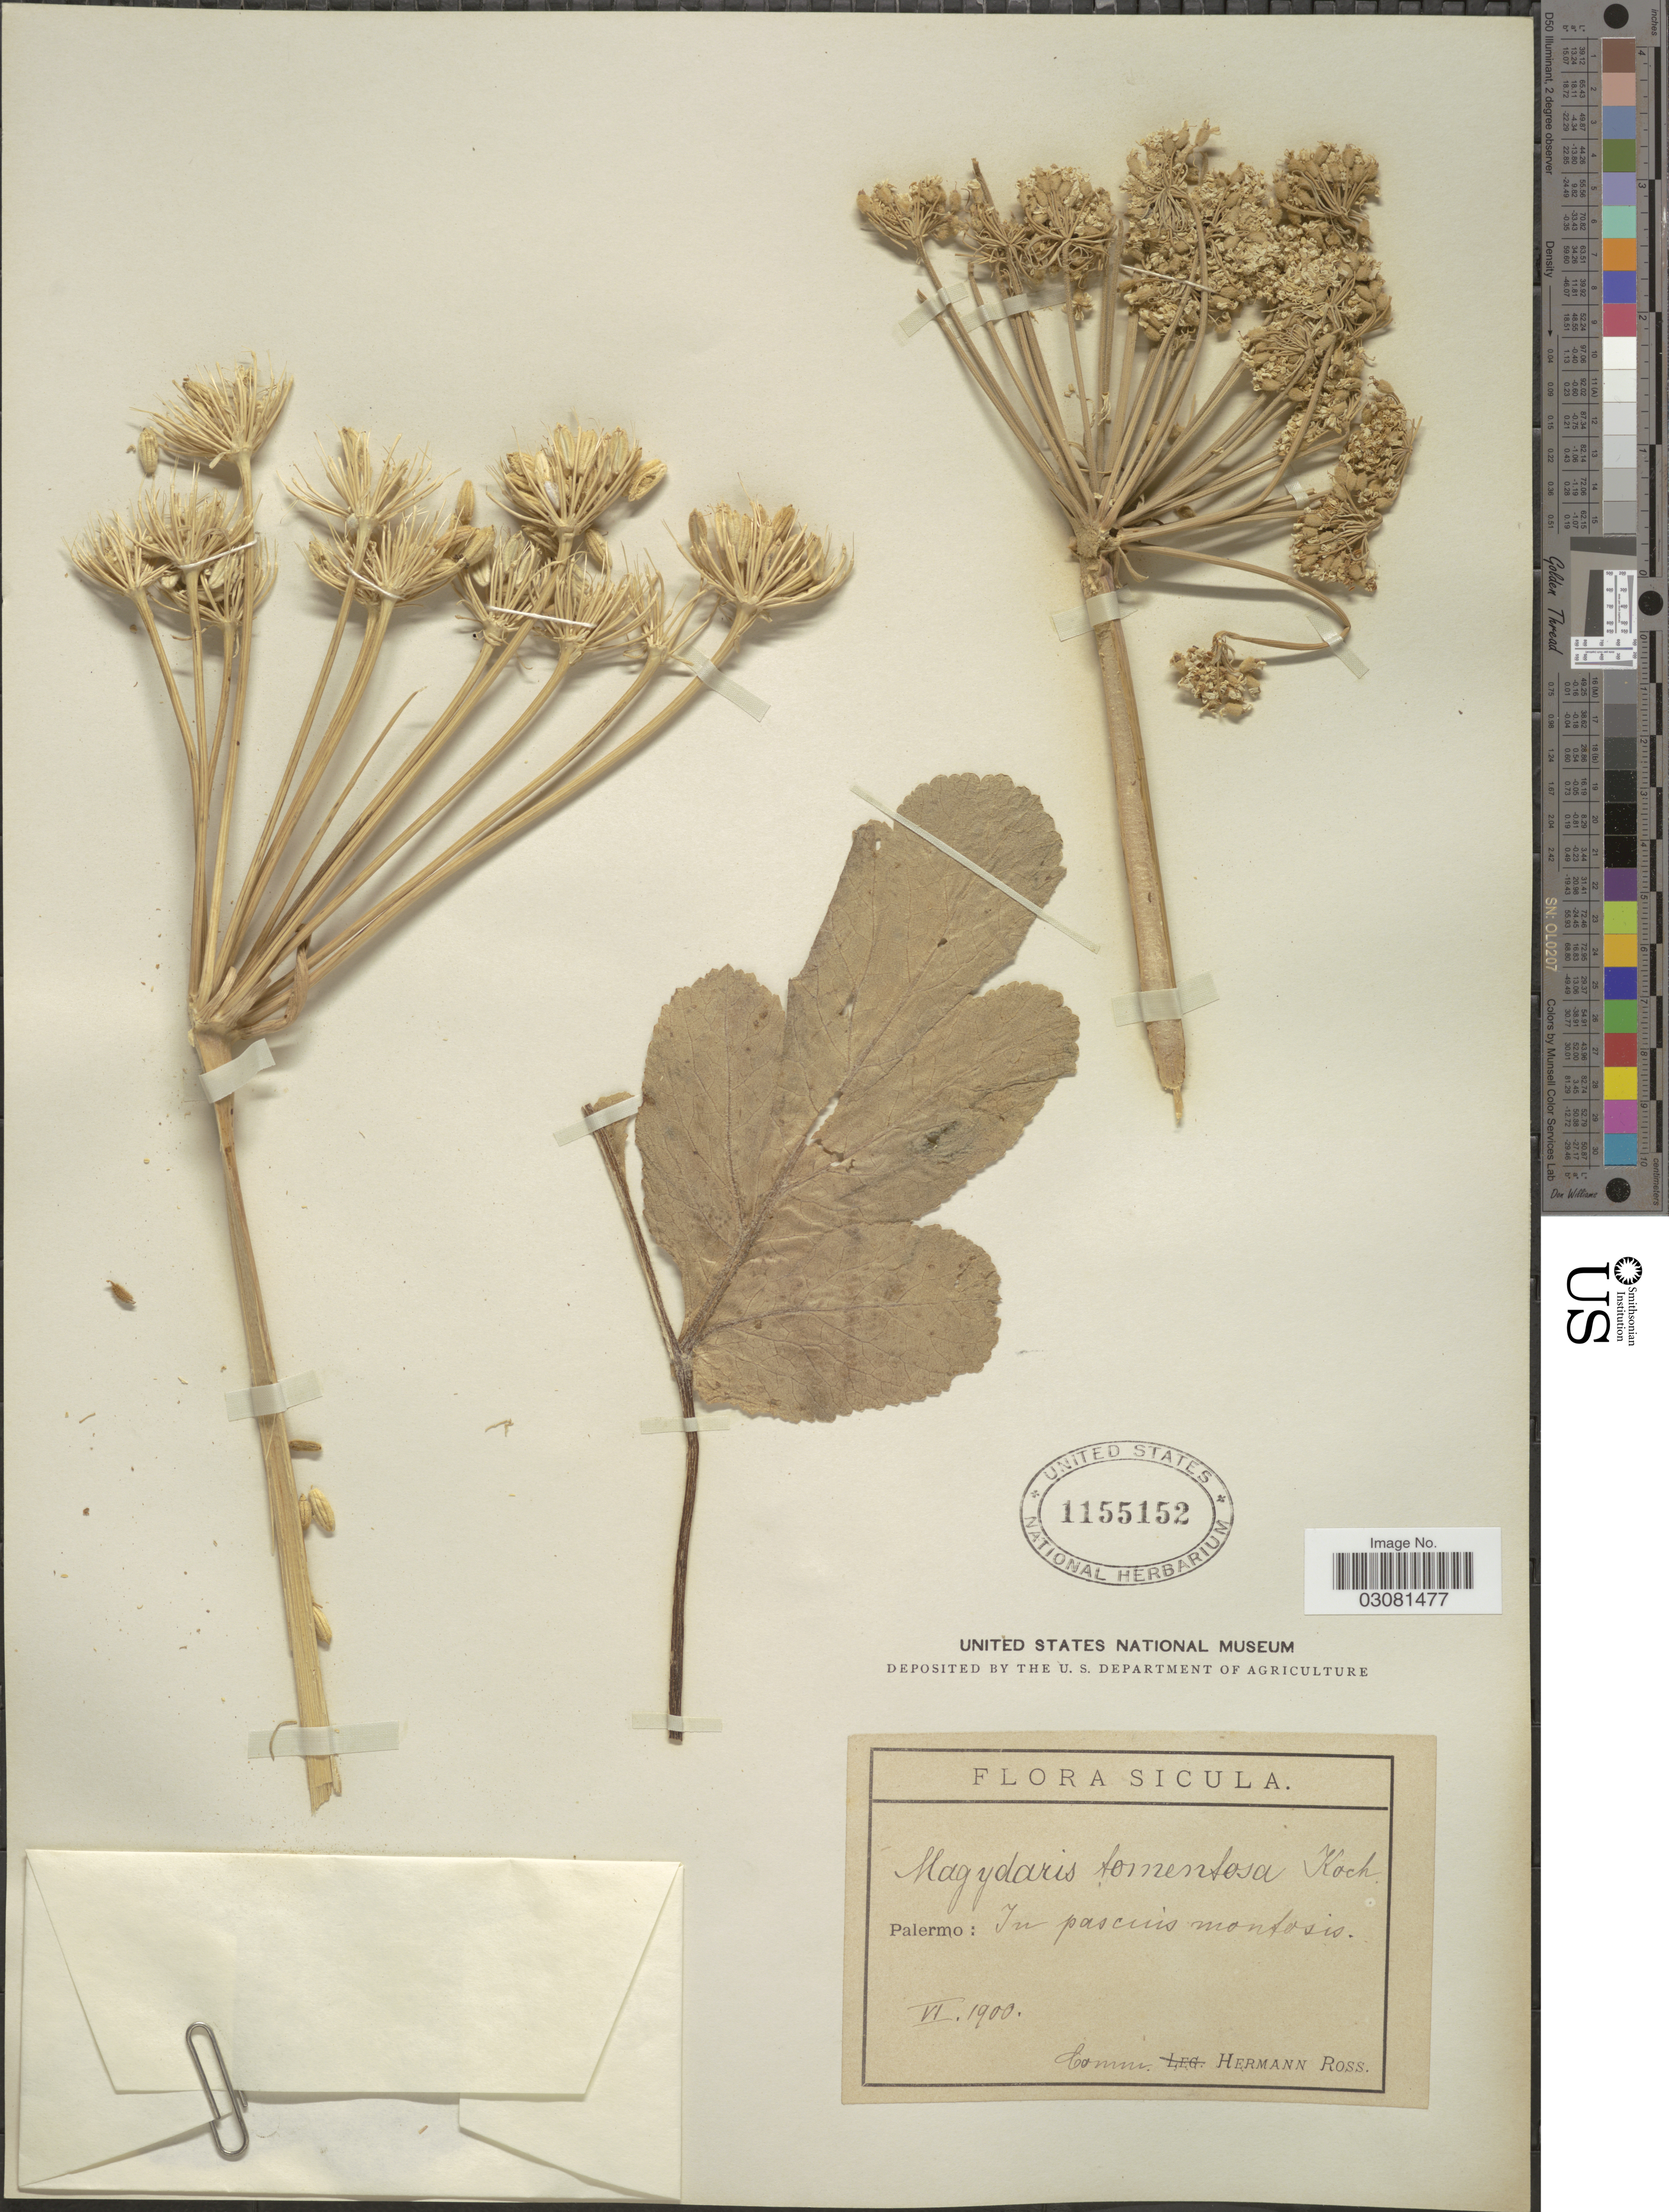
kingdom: Plantae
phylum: Tracheophyta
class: Magnoliopsida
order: Apiales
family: Apiaceae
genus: Magydaris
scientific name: Magydaris tomentosa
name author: (Desf.) W.D.J. Koch ex DC.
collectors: H. Ross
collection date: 1900-06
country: Italy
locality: Sicula, Palermo: In pascuis montosis.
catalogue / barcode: US 1155152